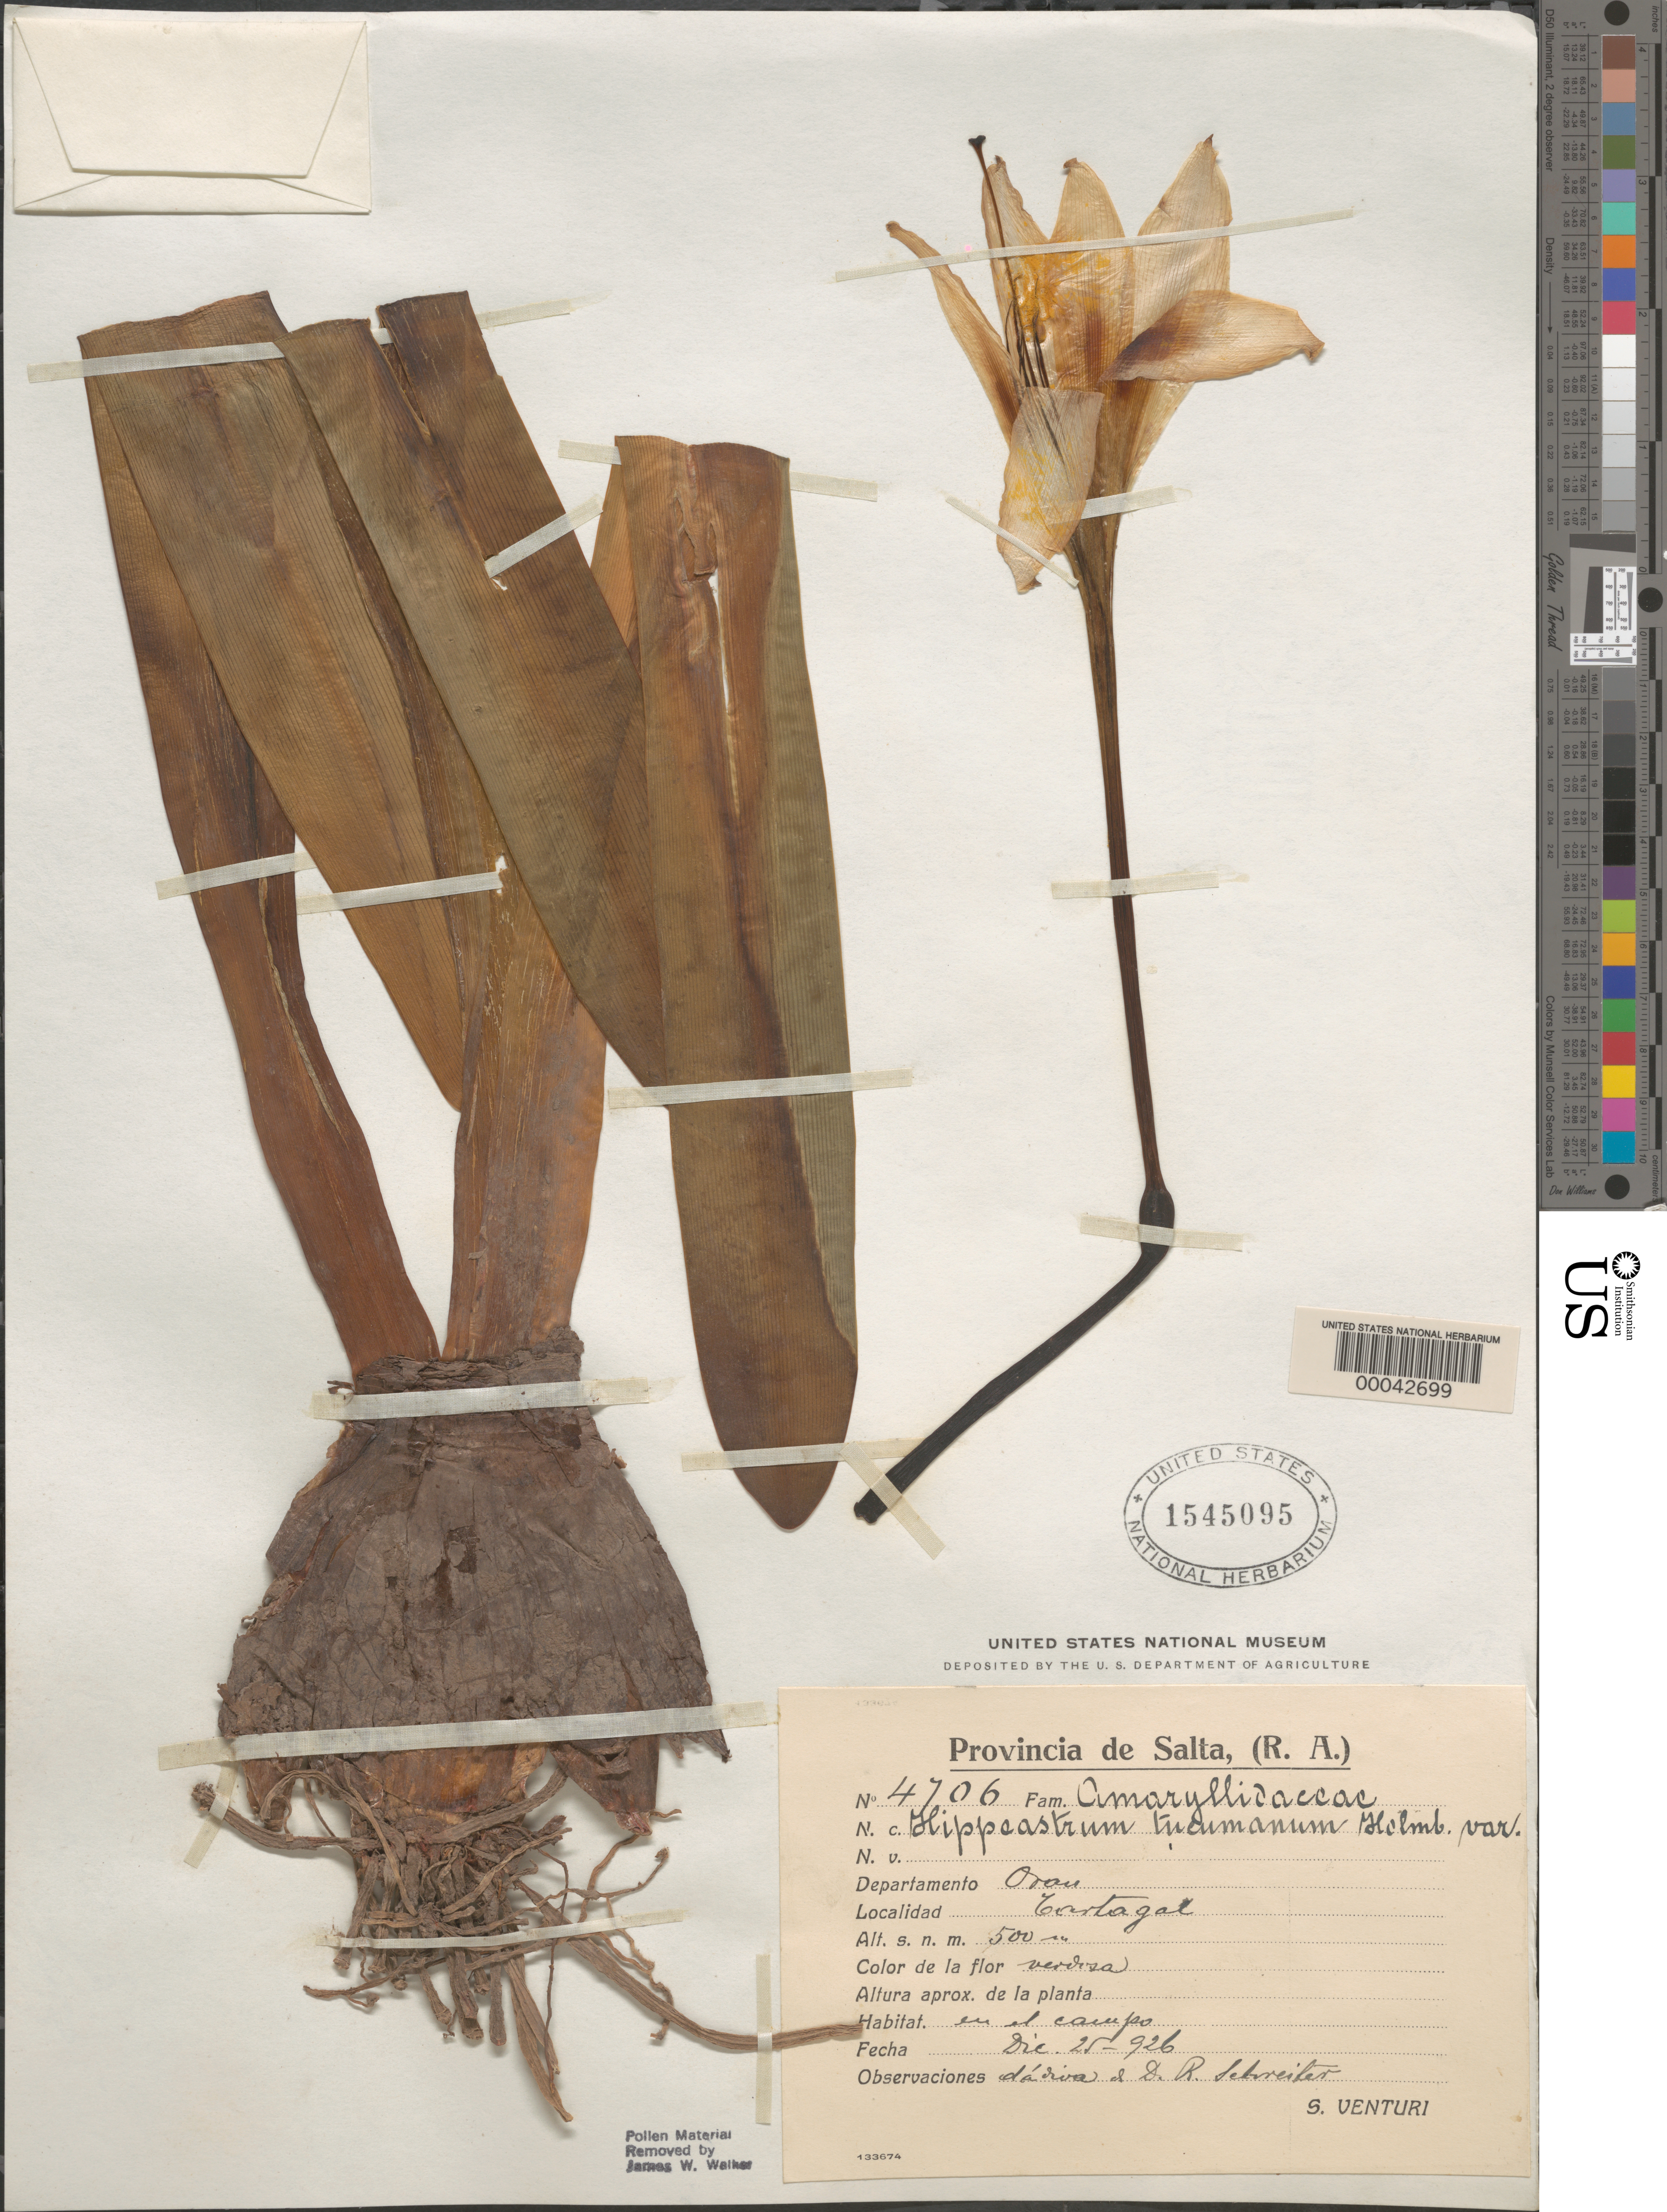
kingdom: Plantae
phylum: Tracheophyta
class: Liliopsida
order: Asparagales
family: Amaryllidaceae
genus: Hippeastrum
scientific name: Hippeastrum tucumanum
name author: E. Holmb.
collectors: S. Venturi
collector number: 4706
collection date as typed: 25 Dec 1926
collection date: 1926-12-25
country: Argentina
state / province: Tucumán (?)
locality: Oran Dept. (?), Cortagal. [Province either Salta or Tucumán.]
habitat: In the field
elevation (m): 500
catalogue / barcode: US 1545095